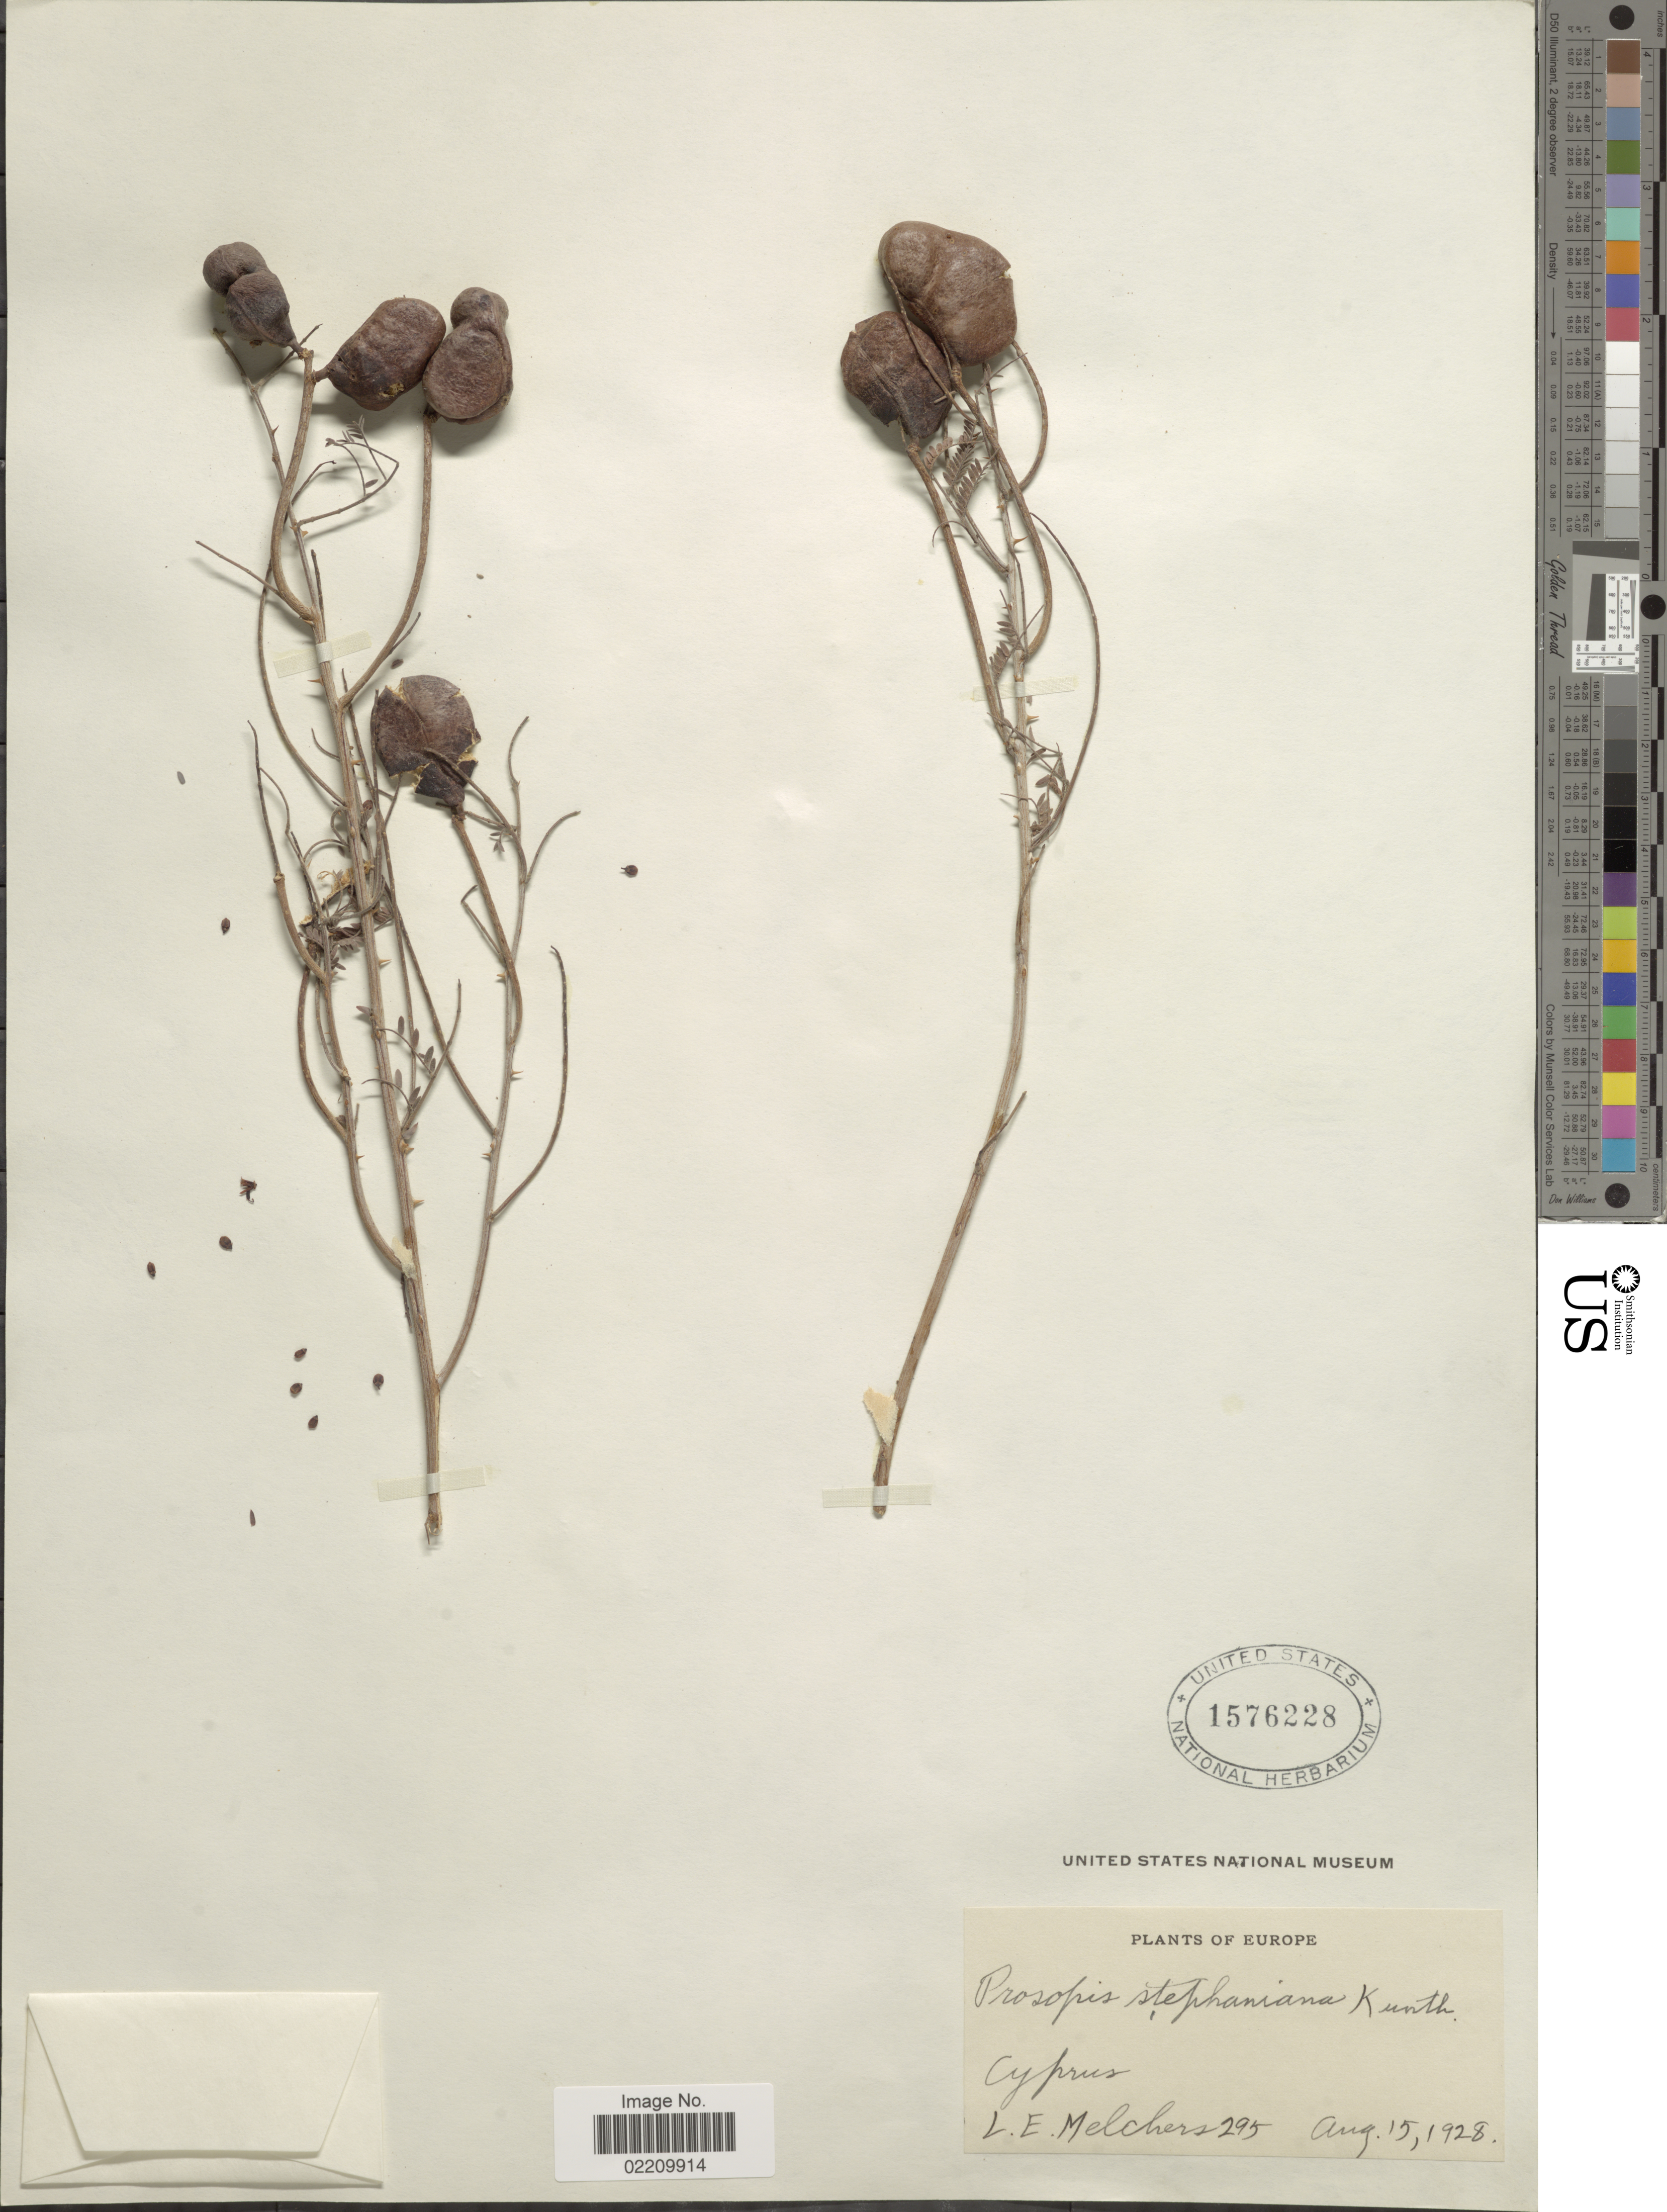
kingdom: Plantae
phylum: Tracheophyta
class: Magnoliopsida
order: Fabales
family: Fabaceae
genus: Prosopis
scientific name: Prosopis farcta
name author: (Banks & Sol.) J.F. Macbr.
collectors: L. Melchers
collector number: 295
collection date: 1928-08-15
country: Cyprus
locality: Europe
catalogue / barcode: US 1576228